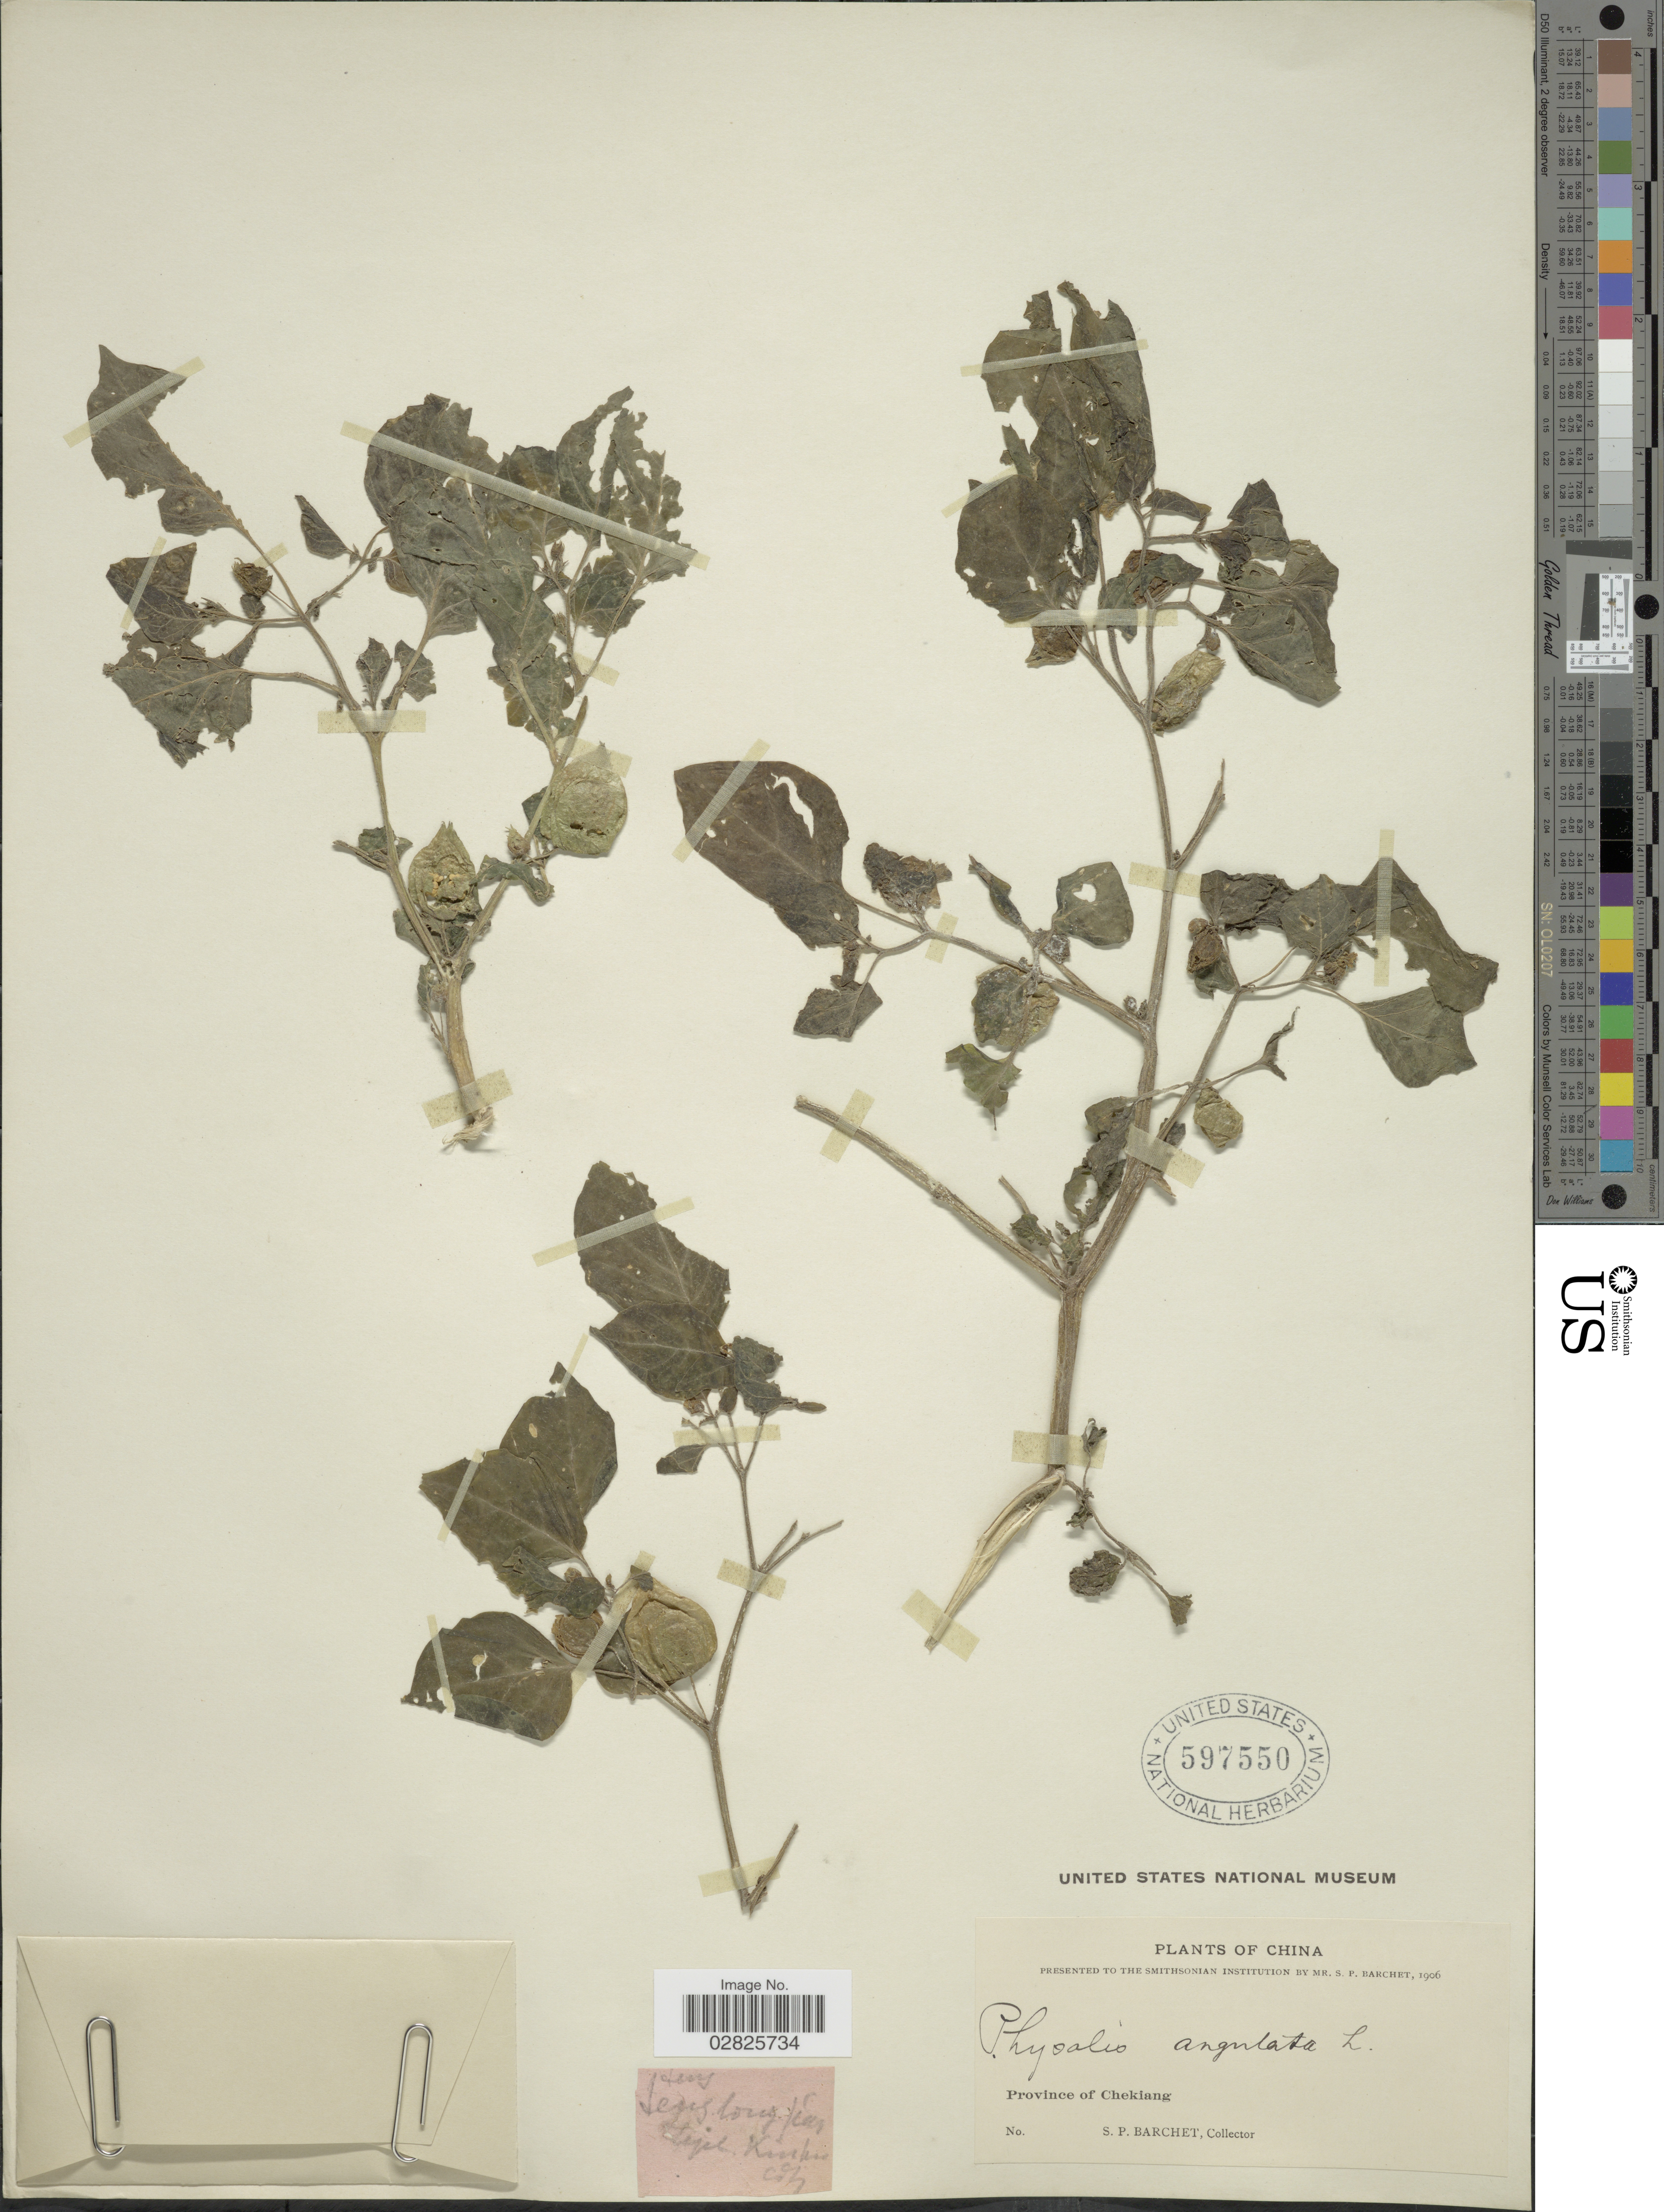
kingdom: Plantae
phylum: Tracheophyta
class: Magnoliopsida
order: Solanales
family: Solanaceae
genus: Physalis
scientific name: Physalis angulata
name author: L.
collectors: S. P. Barchet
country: China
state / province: Zhejiang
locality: Province of Chekiang.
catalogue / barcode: US 597550